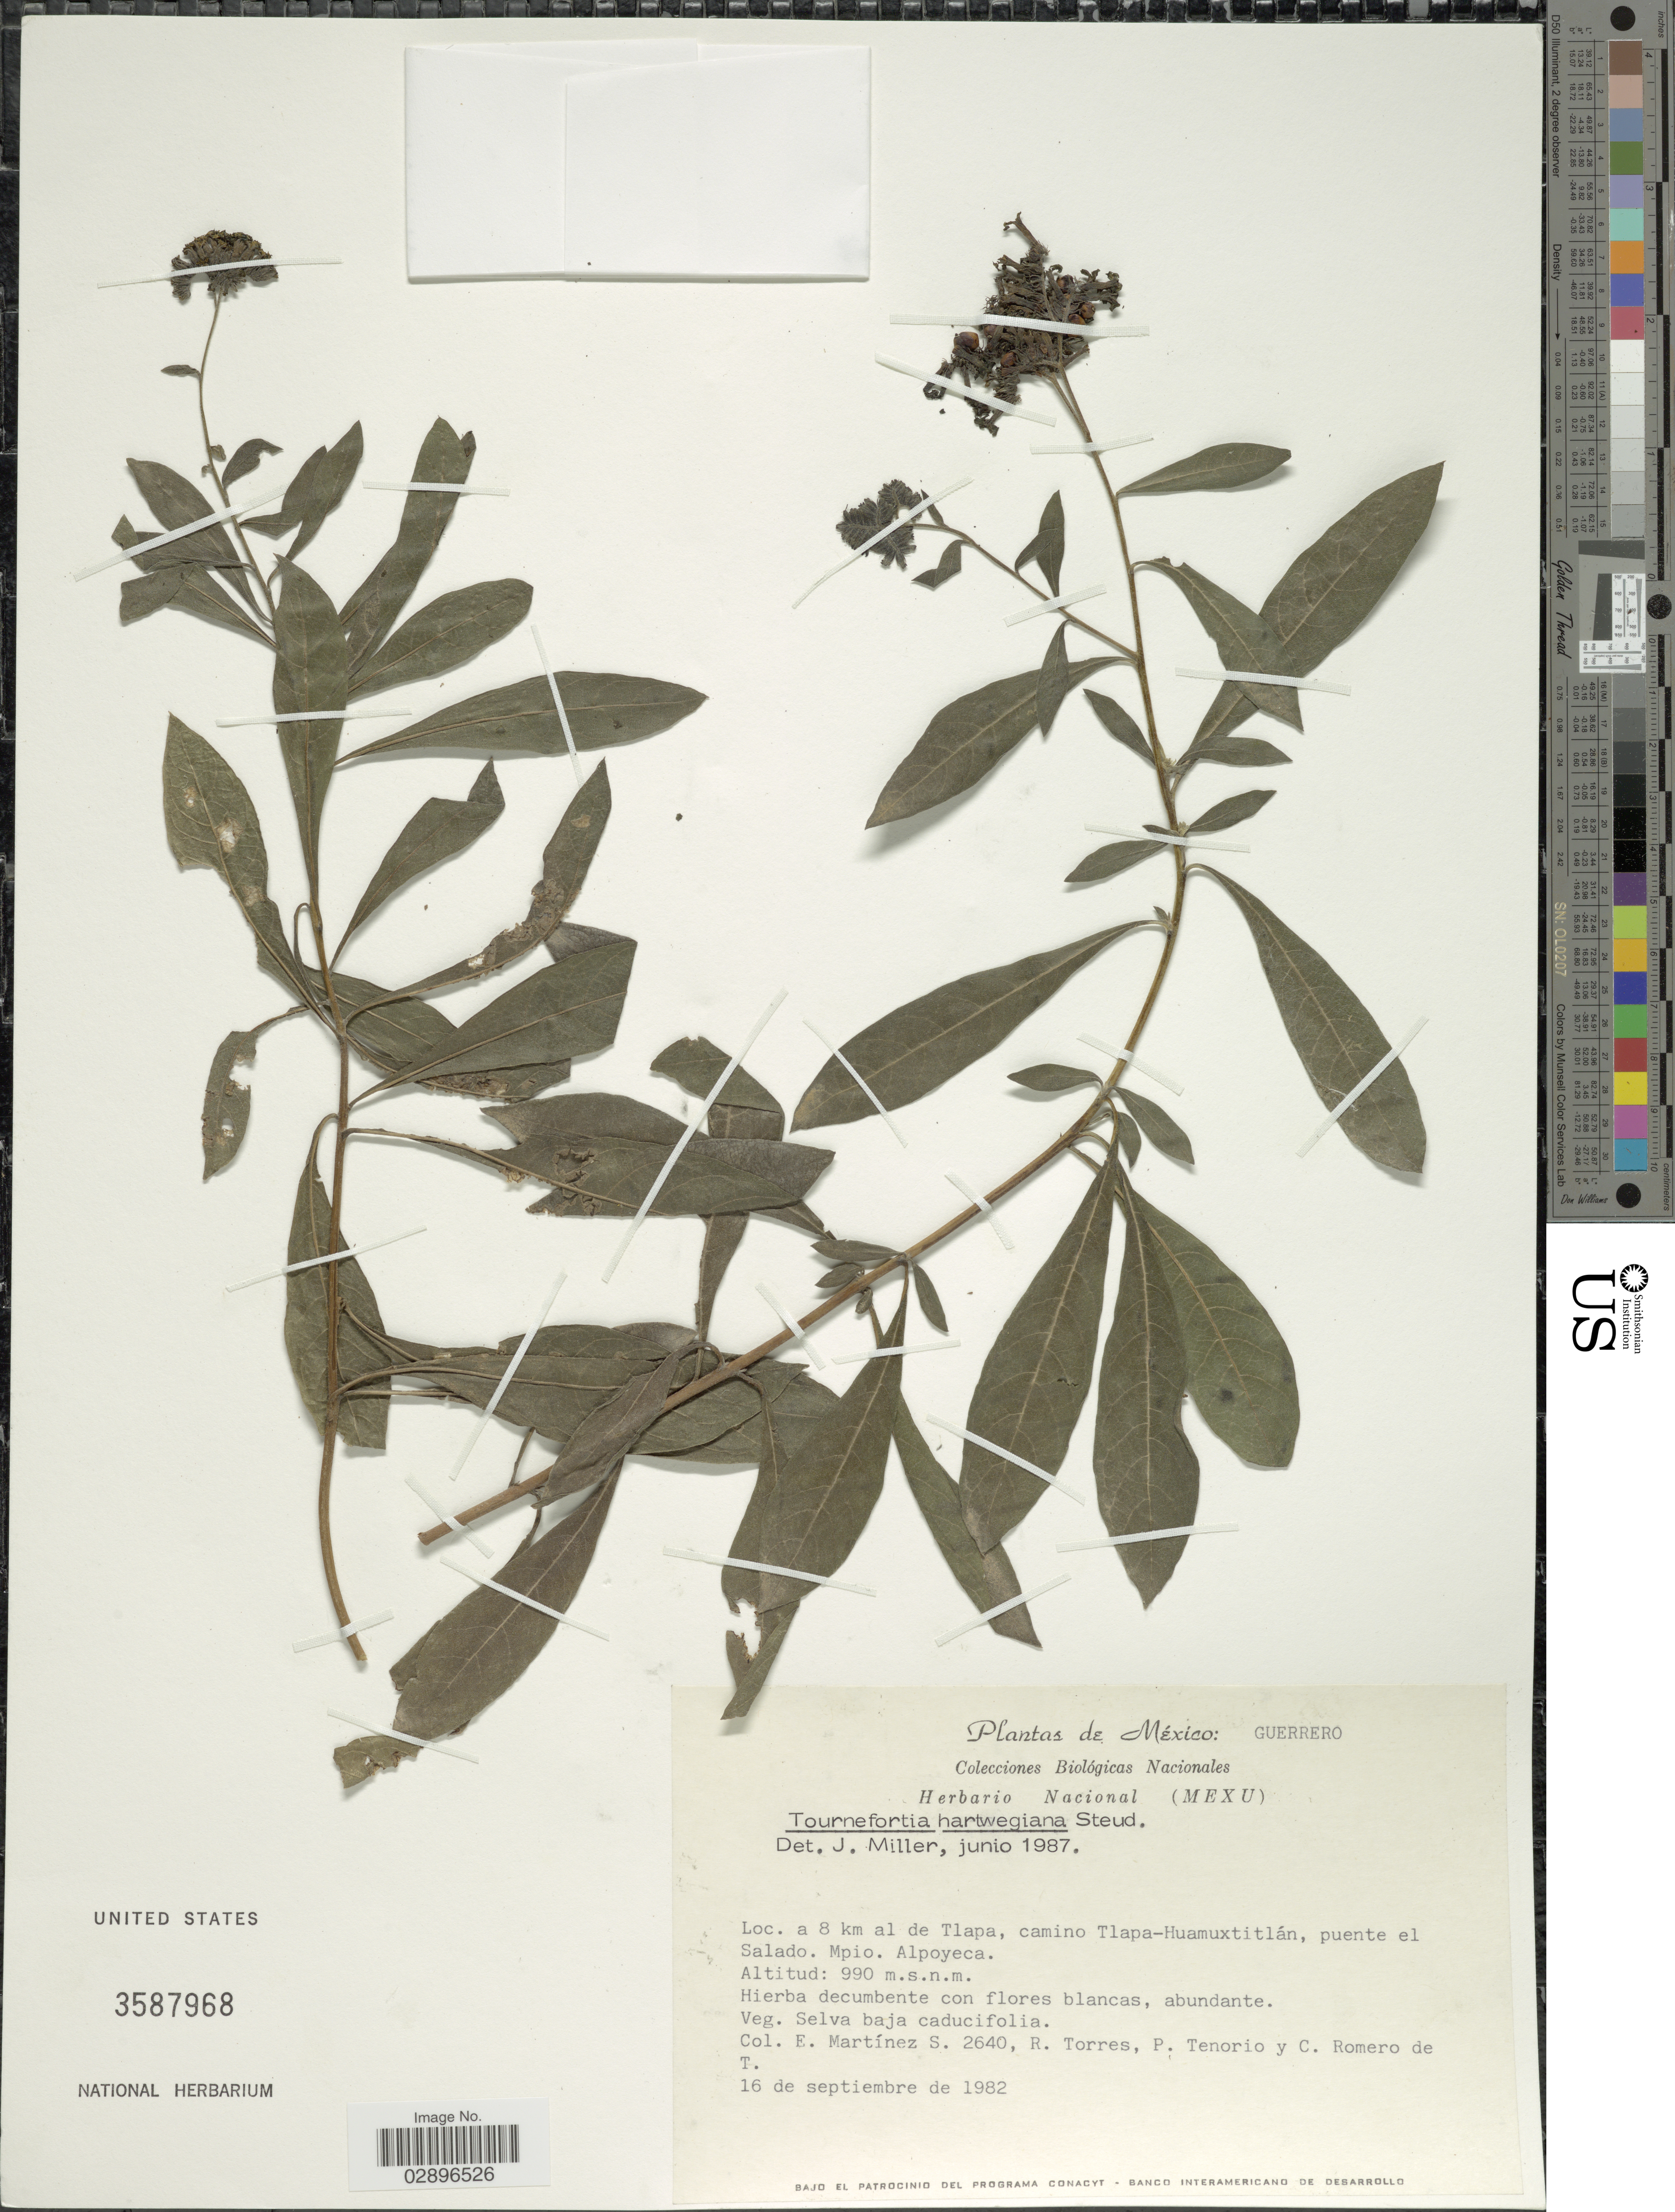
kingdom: Plantae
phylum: Tracheophyta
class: Magnoliopsida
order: Boraginales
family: Heliotropiaceae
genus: Tournefortia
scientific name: Tournefortia hartwegiana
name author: Steud.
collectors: E. M. Martínez S., R. Torres, Tenorio, P. & C. Romero de T.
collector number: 2640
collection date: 1982-09-16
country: Mexico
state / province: Guerrero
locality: A 8 km al de Tlapa, camino Tlapa-Huamuxtitlán, puente el Salado. Mpio. Alpoyeca.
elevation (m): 990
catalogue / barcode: US 3587968